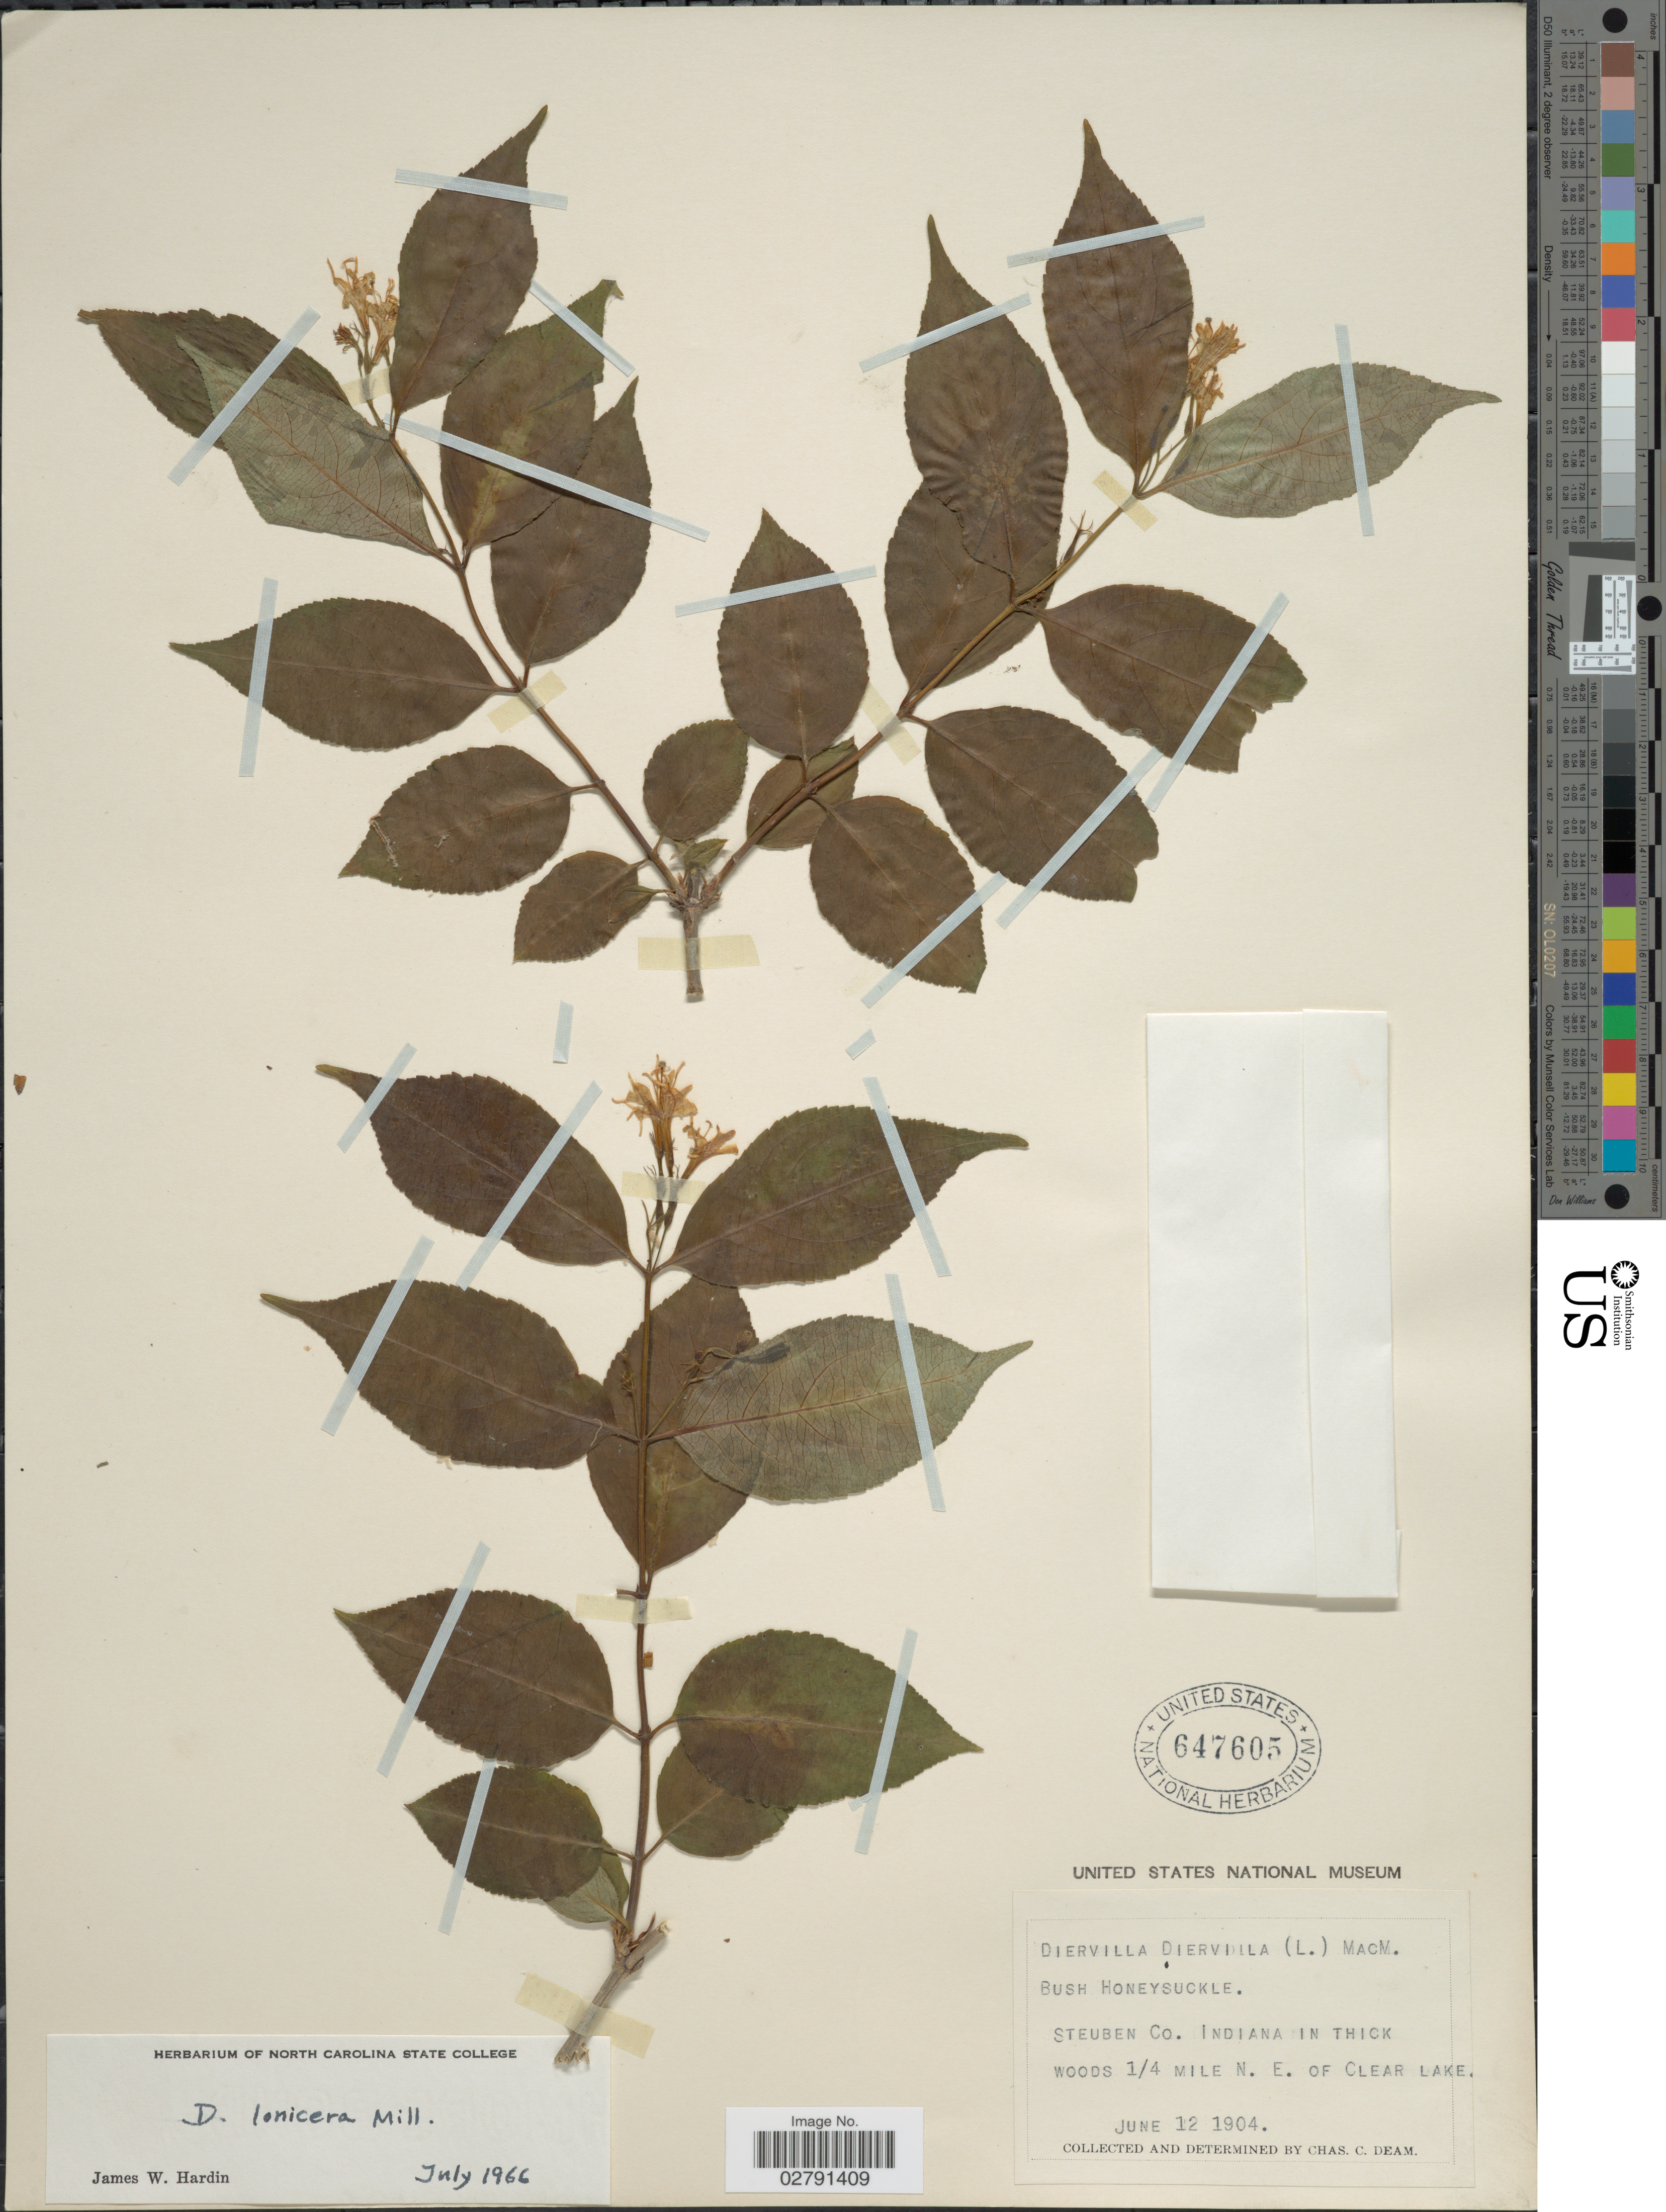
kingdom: Plantae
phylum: Tracheophyta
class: Magnoliopsida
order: Dipsacales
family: Caprifoliaceae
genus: Diervilla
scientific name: Diervilla lonicera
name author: Mill.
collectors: C. C. Deam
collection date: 1904-06-12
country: United States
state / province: Indiana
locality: Steuben Co. Indiana in thick woods 1/4 mile N.E. of Clear Lake.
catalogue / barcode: US 647605